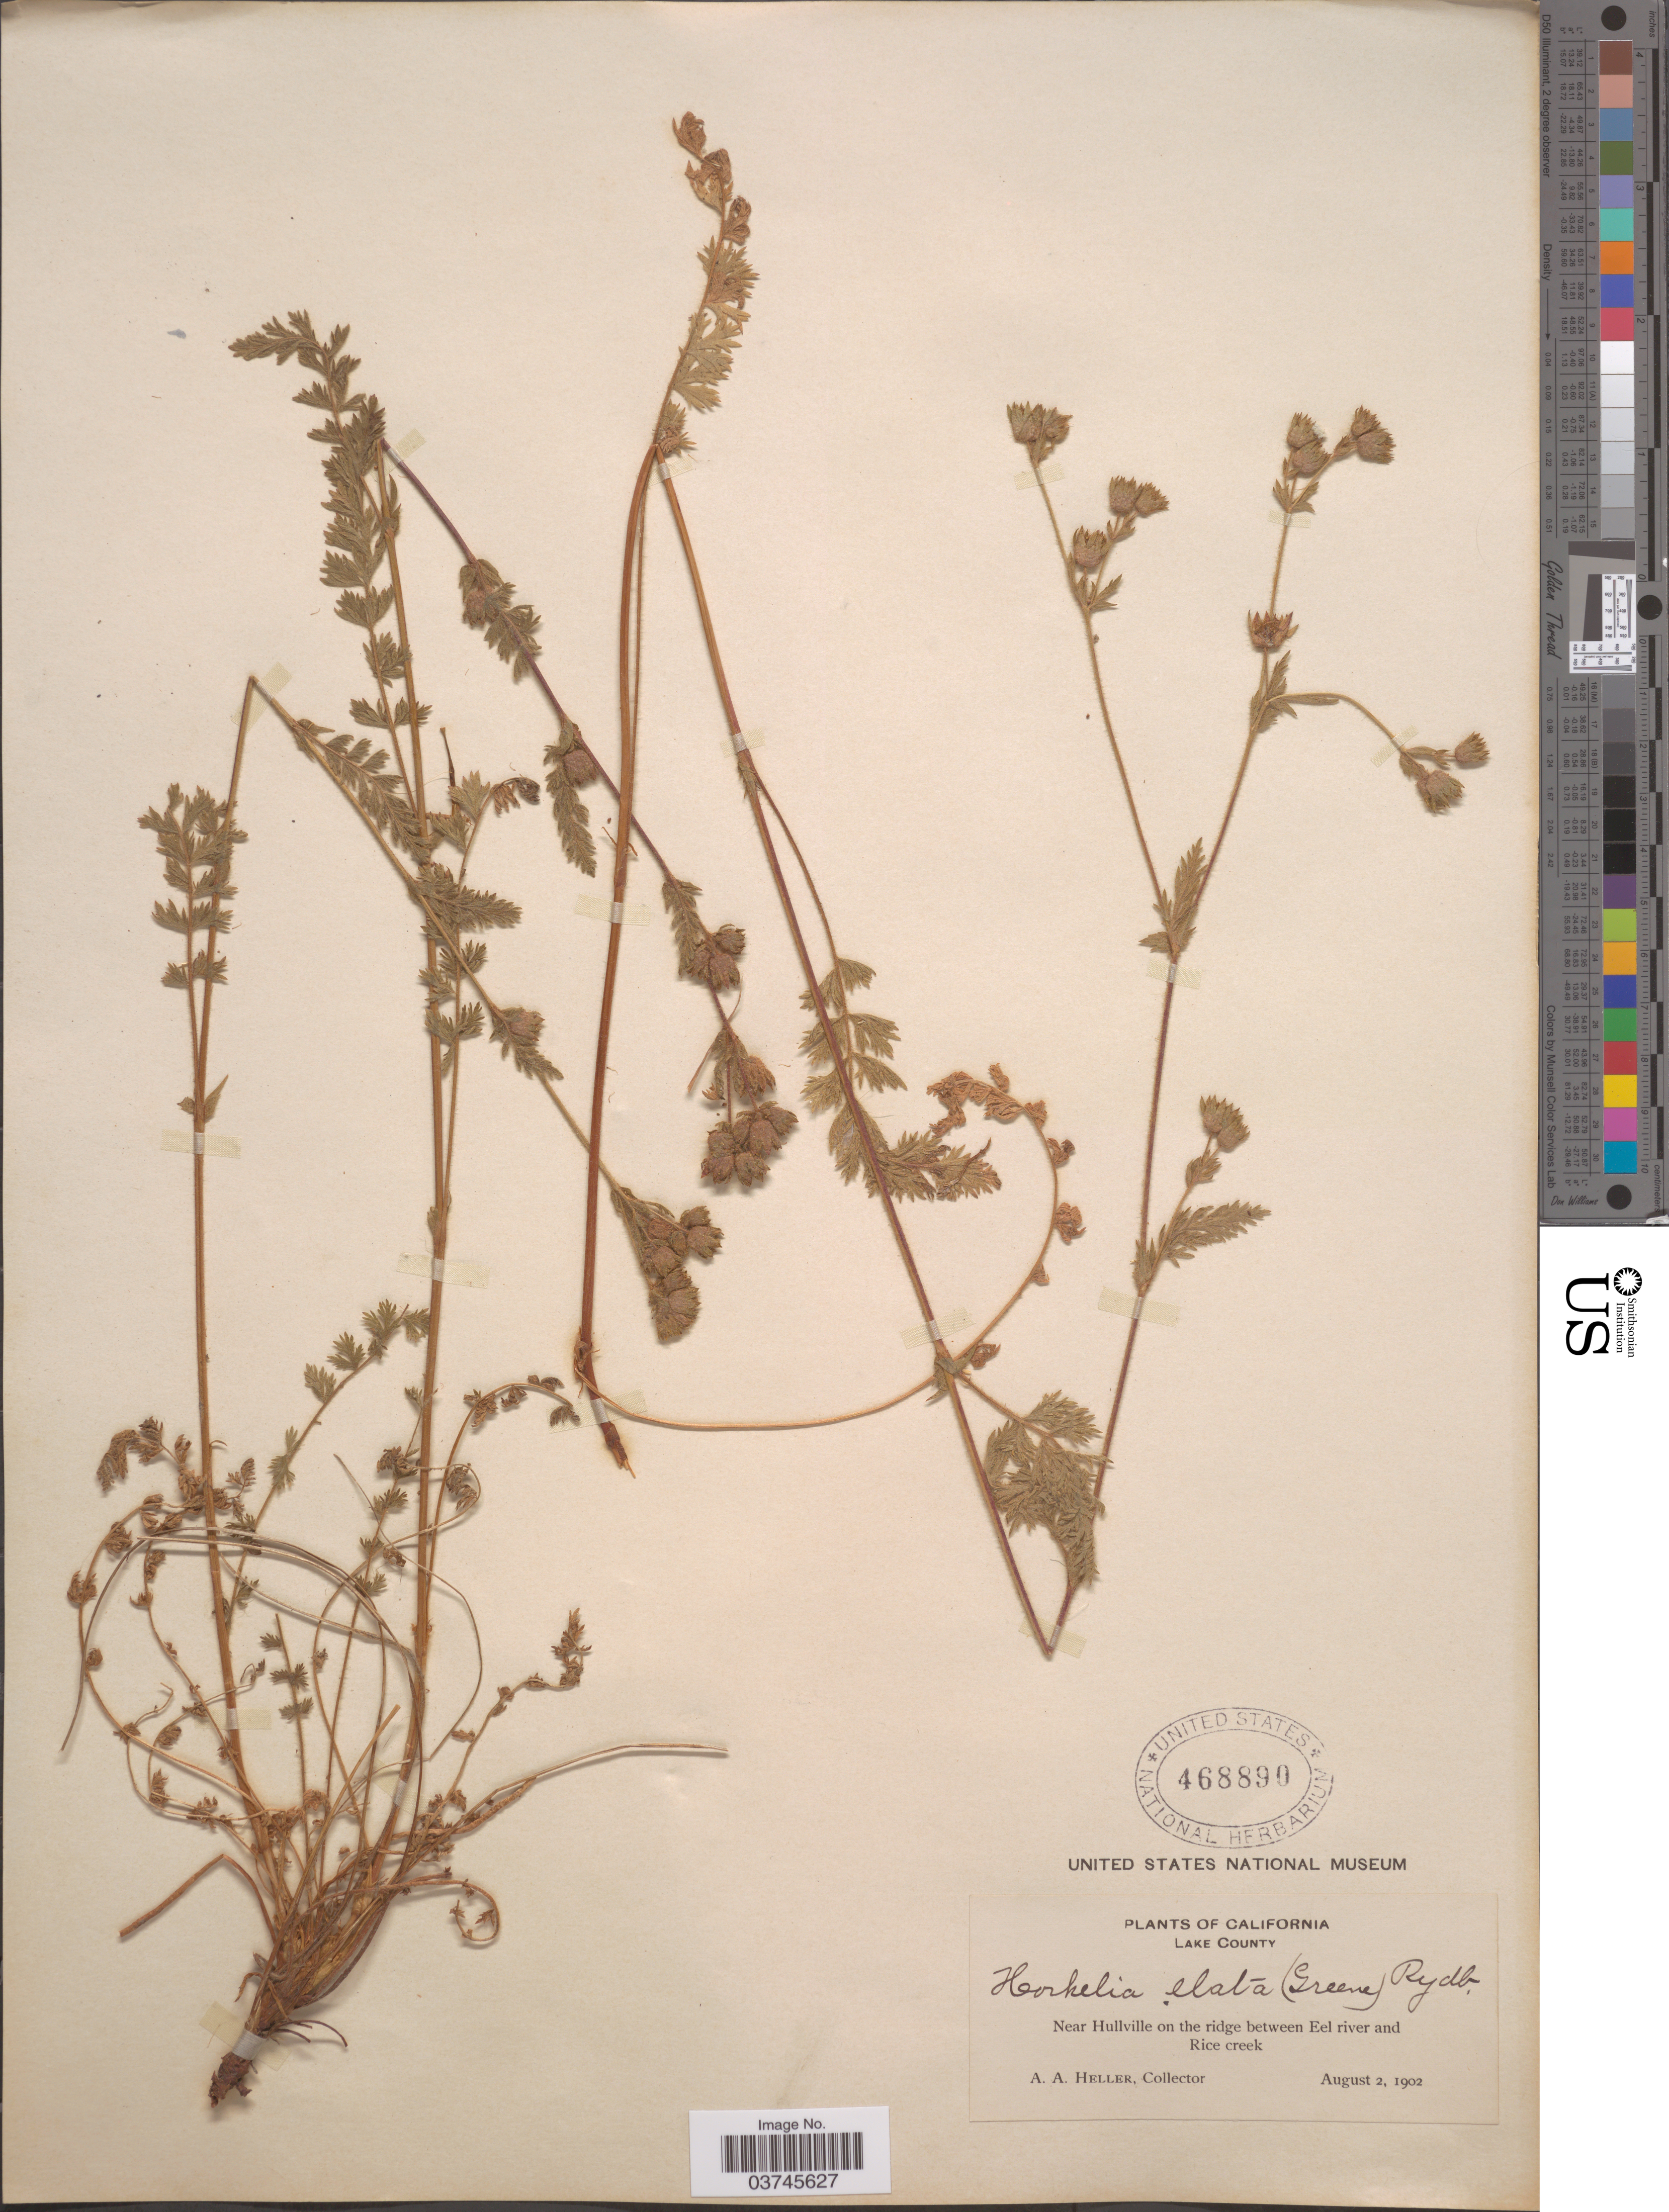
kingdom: Plantae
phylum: Tracheophyta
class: Magnoliopsida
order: Rosales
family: Rosaceae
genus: Potentilla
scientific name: Potentilla californica var. elata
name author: Greene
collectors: A. A. Heller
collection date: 1902-08-02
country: United States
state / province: California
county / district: Lake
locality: Lake County. Near Hullville on the ridge between Eel river and Rice creek.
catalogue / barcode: US 468890